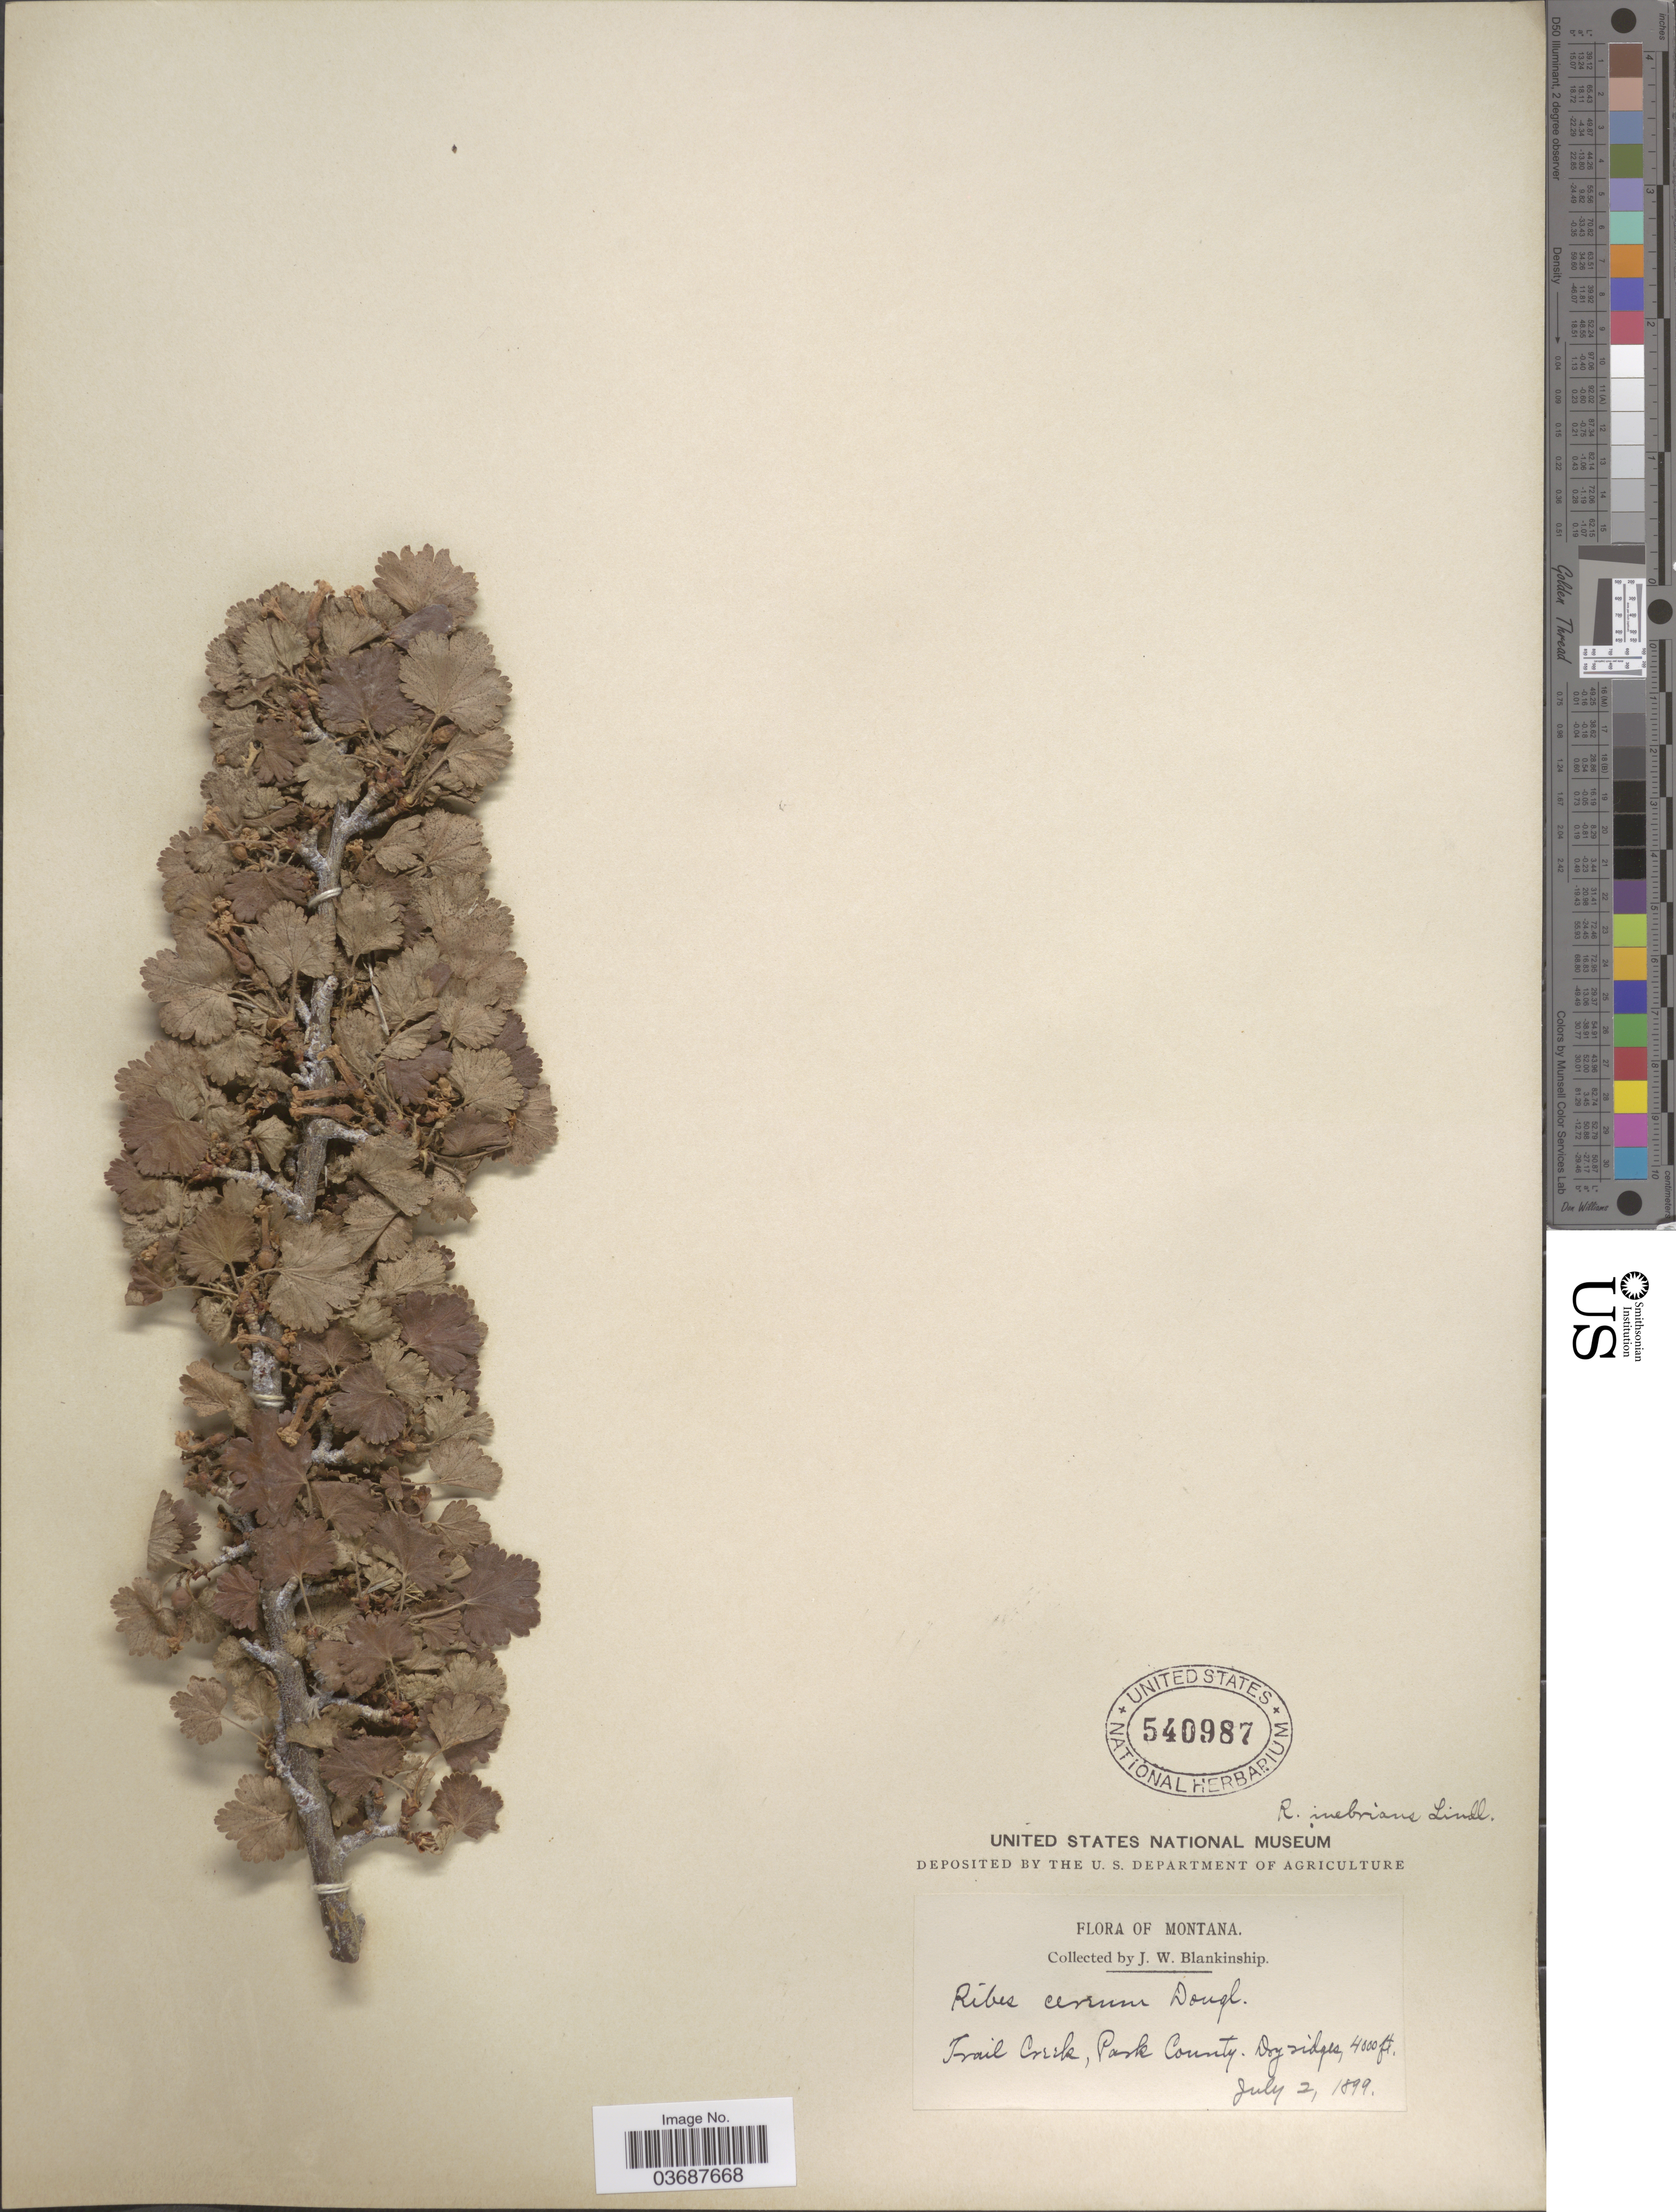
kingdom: Plantae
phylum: Tracheophyta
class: Magnoliopsida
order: Saxifragales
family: Grossulariaceae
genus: Ribes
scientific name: Ribes inebrians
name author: Lindl.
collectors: J. W. Blankinship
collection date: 1899-07-02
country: United States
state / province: Montana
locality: Trail Creek, Park County.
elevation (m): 1219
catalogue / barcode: US 540987